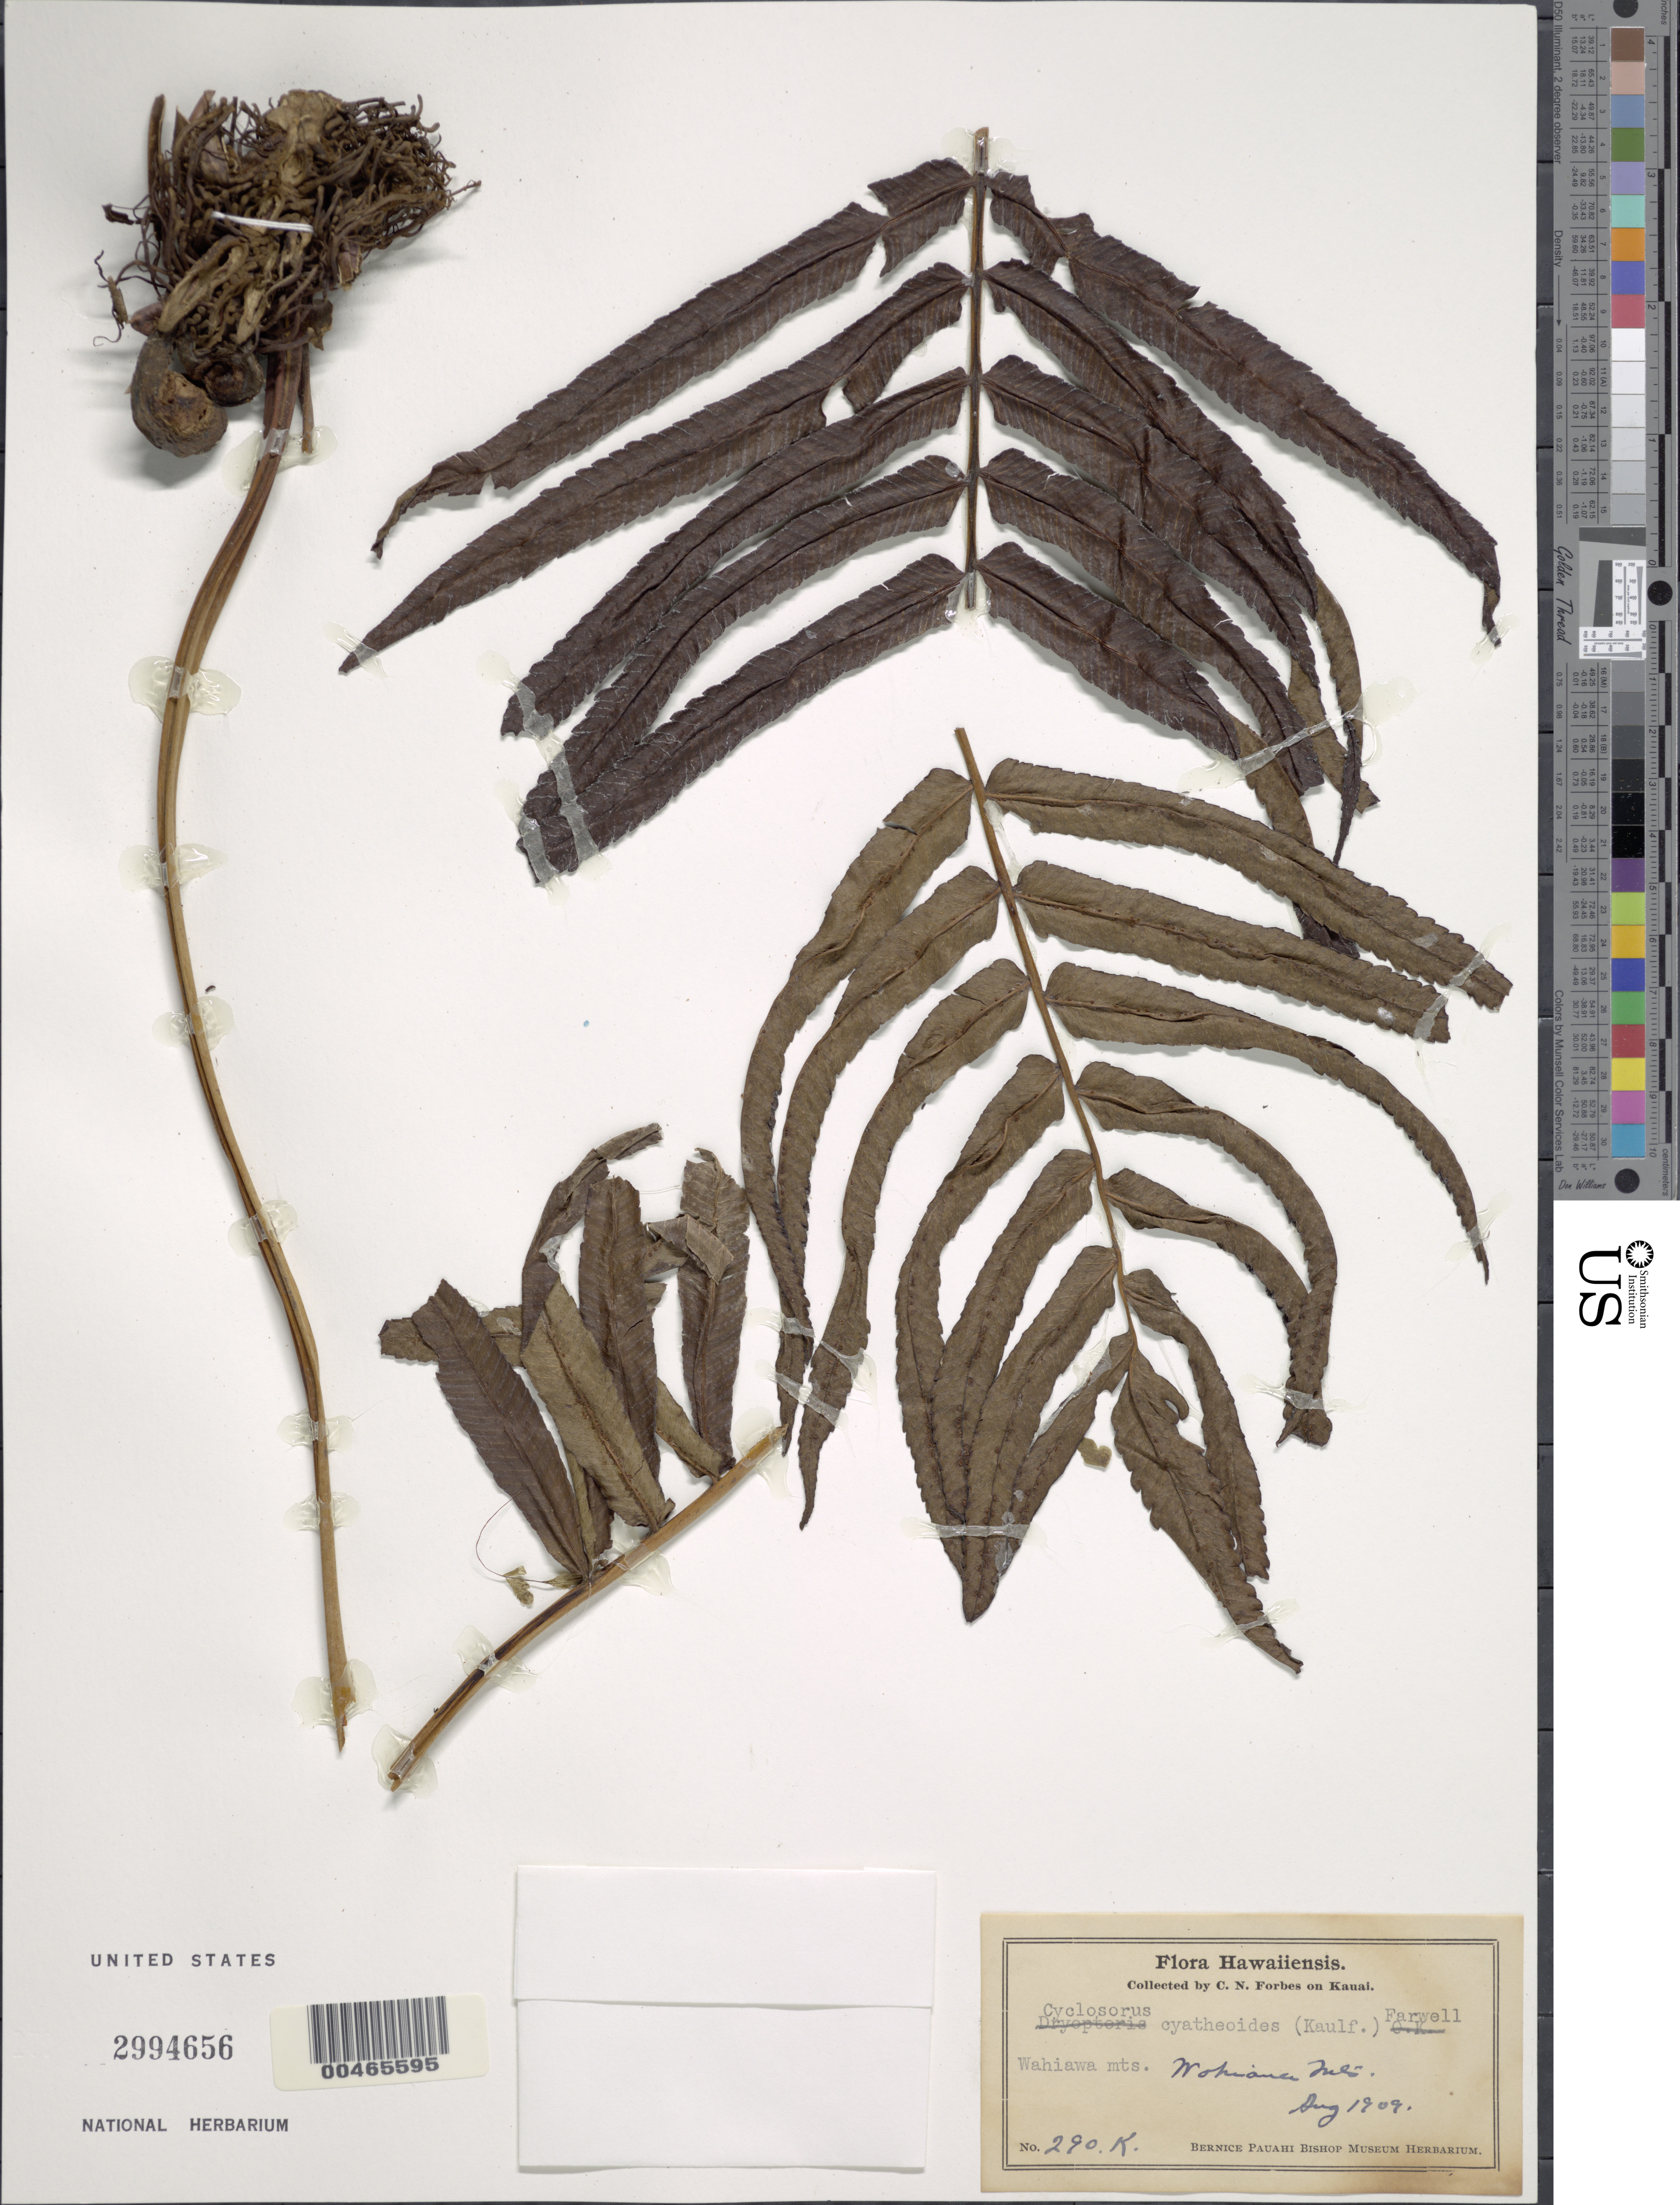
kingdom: Plantae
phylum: Tracheophyta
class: Polypodiopsida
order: Polypodiales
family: Thelypteridaceae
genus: Christella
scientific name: Christella cyatheoides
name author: (Kaulf.) Holttum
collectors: C. N. Forbes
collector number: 290.K.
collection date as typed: Aug 1909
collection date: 1909-08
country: United States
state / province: Hawaii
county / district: Kauai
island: Kaua'i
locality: Wahiawa Mts.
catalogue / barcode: US 2994656